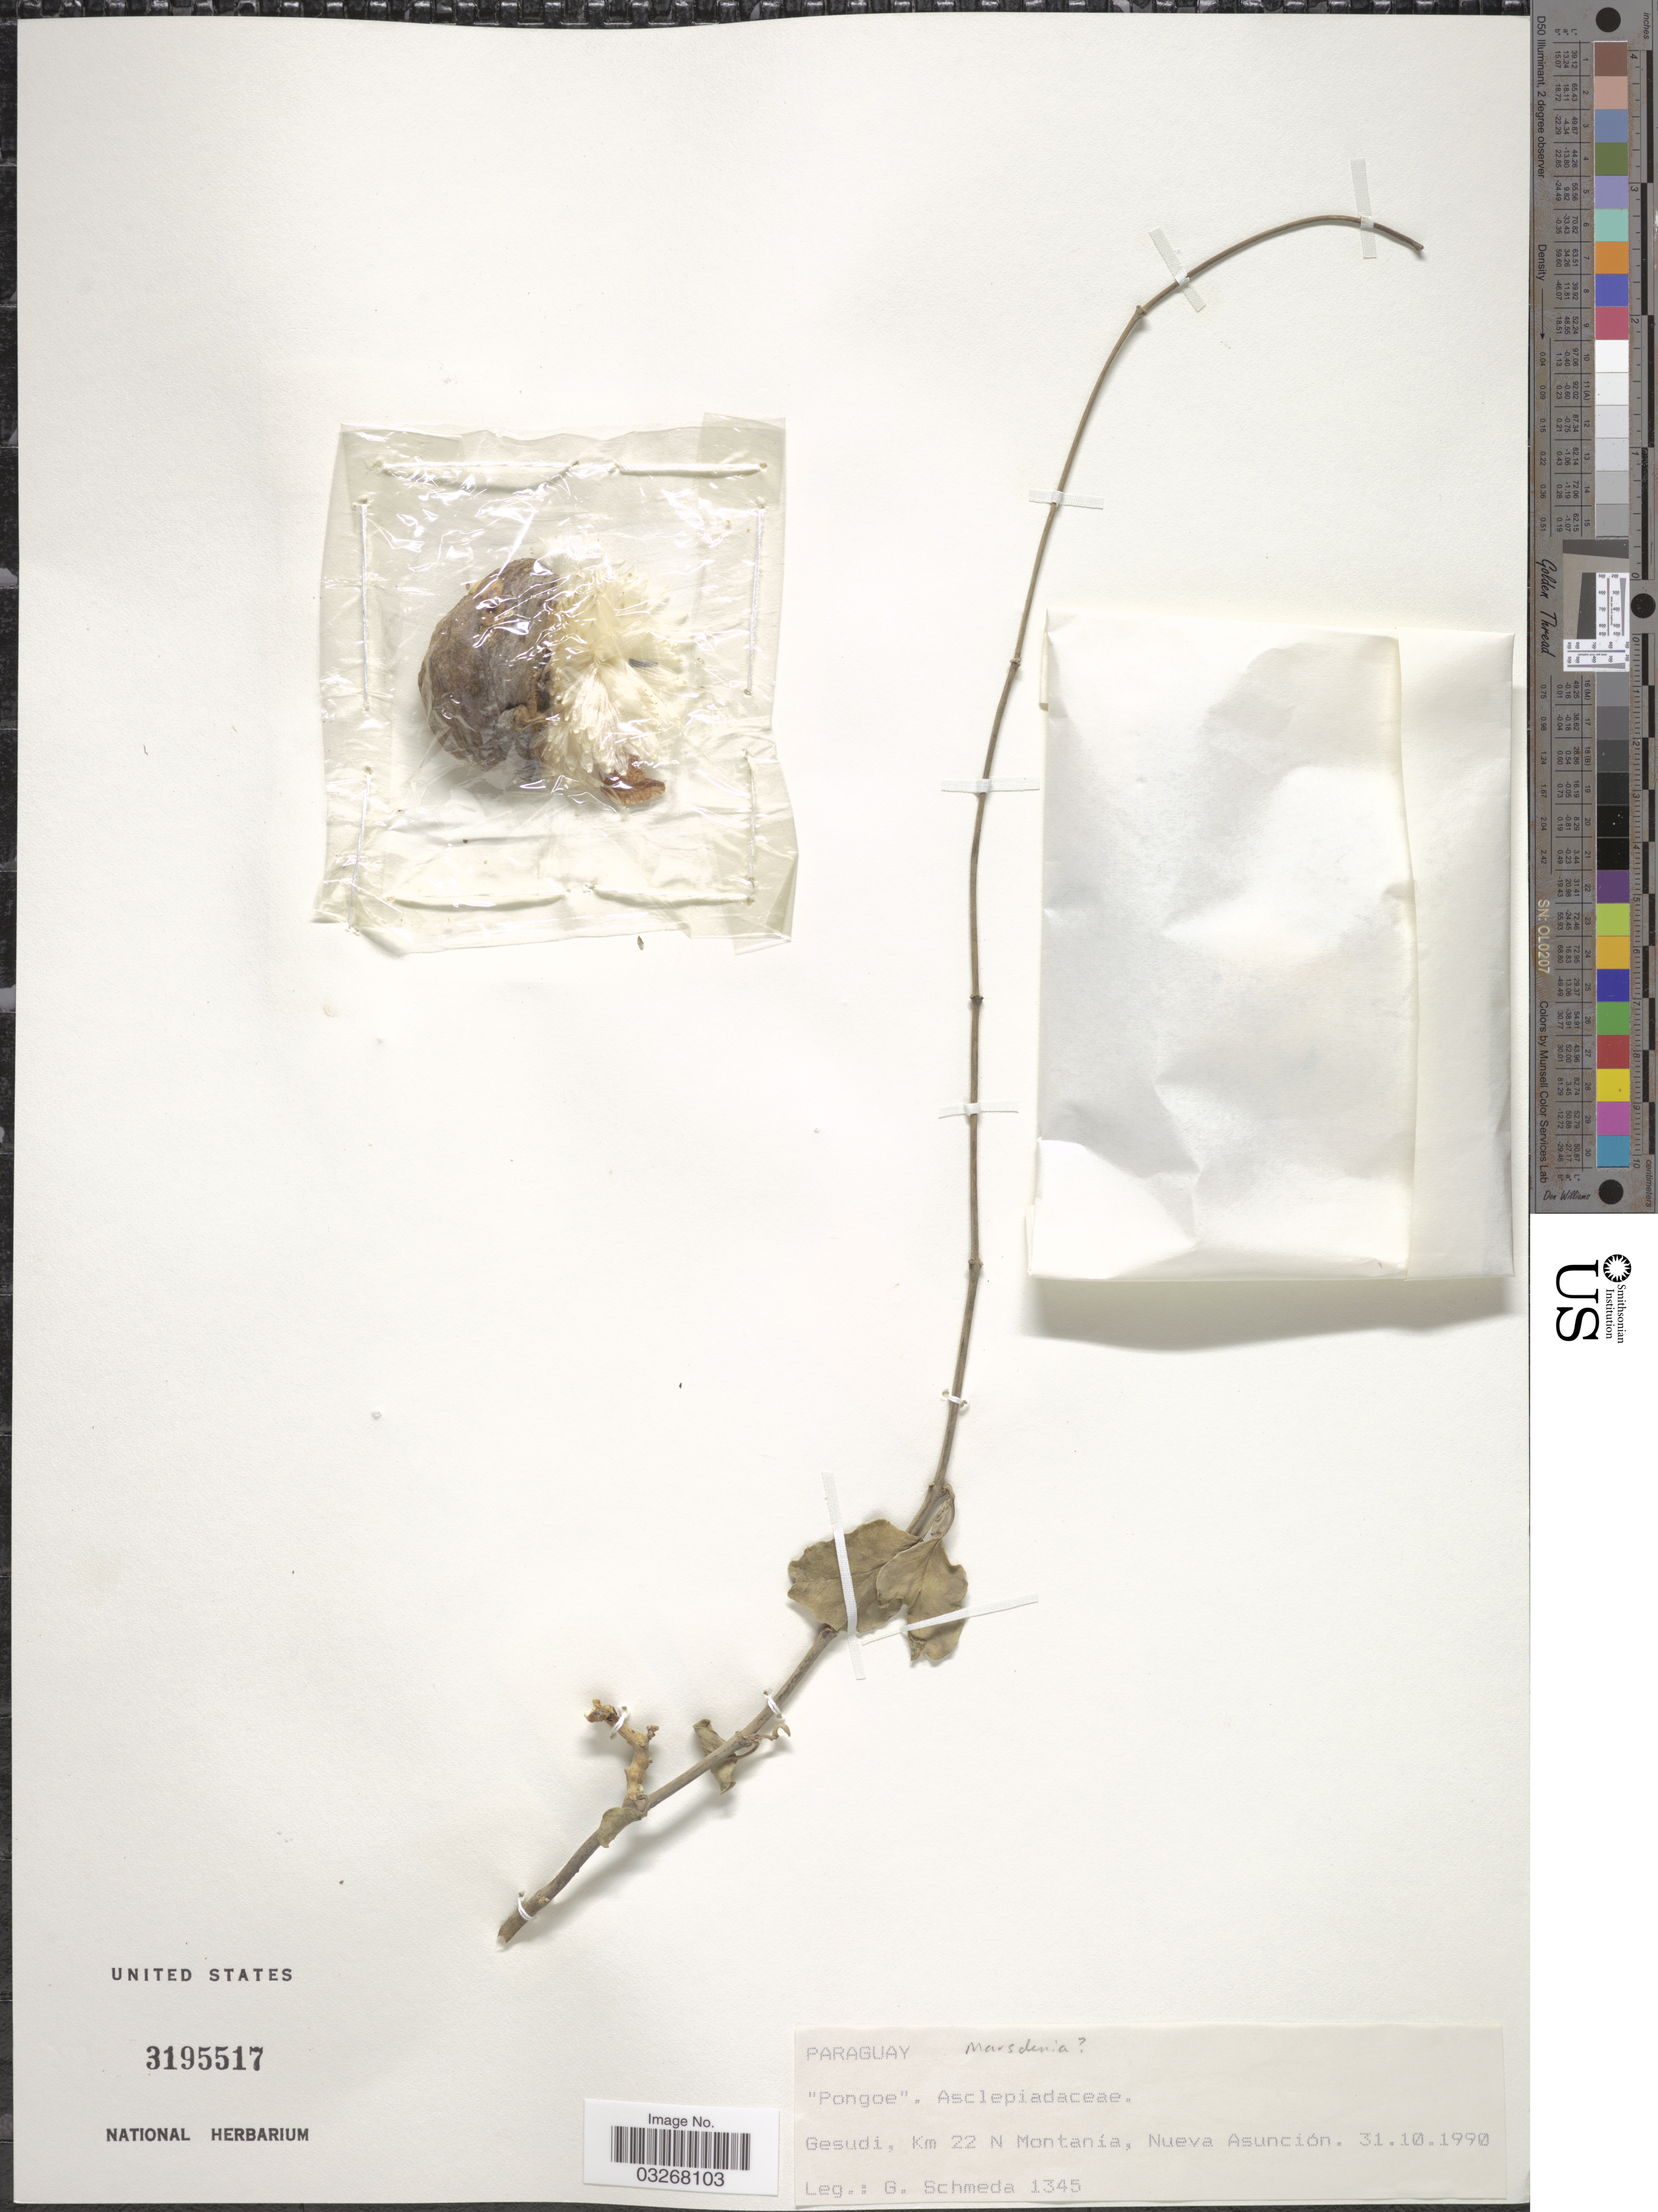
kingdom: Plantae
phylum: Tracheophyta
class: Magnoliopsida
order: Gentianales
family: Apocynaceae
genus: Marsdenia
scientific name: Marsdenia sp.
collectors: G. Schmeda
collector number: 1345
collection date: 1990-10-31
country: Paraguay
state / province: Asuncion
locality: Gesudi, Km 22 N Montanía, Nueva Asunción.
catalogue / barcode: US 3195517